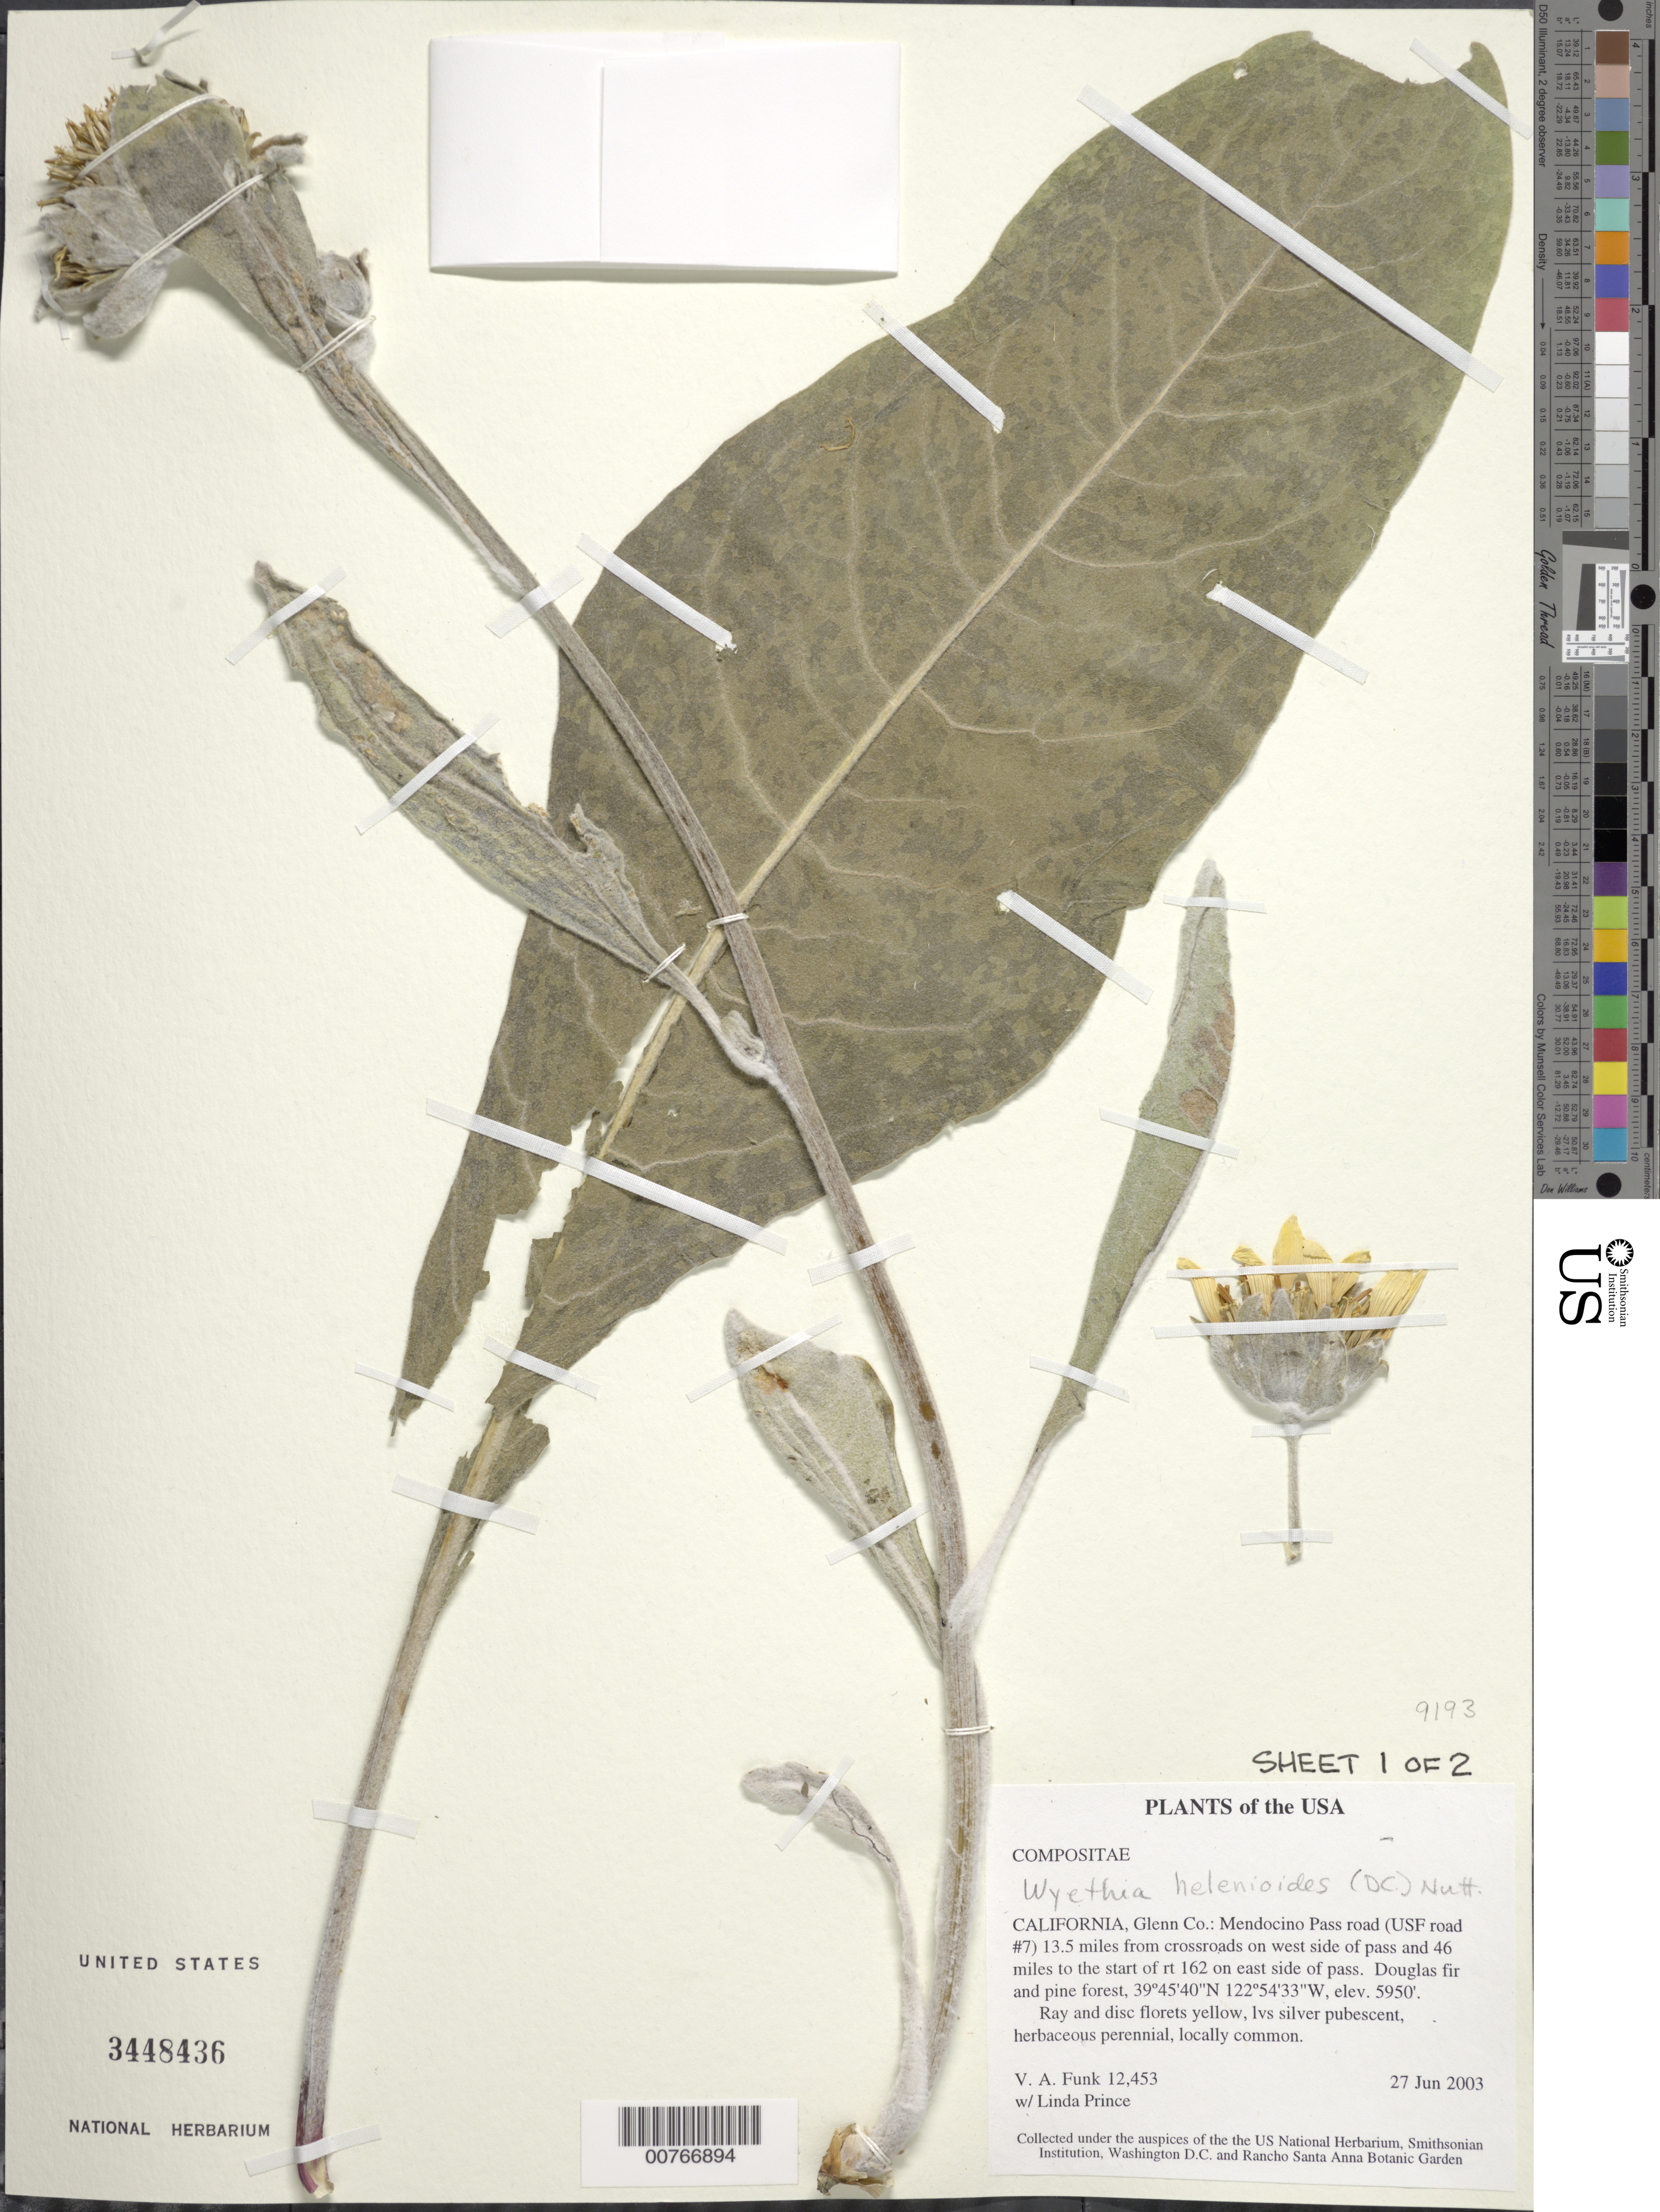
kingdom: Plantae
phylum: Tracheophyta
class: Magnoliopsida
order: Asterales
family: Asteraceae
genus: Wyethia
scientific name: Wyethia helenioides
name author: (DC.) Nutt.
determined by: Funk, Vicki A., (BOT), Smithsonian Institution - National Museum of Natural History (UNITED STATES)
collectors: V. Funk & L. M. Prince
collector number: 12453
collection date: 2003-06-27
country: United States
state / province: California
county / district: Glenn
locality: Mendocino pass road (USF road #7) 13.5 miles from crossroads on west side of pass and 46 miles to start of rt 162 on the east side of pass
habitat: Douglas fir and pine forest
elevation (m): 1814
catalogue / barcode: US 3448436